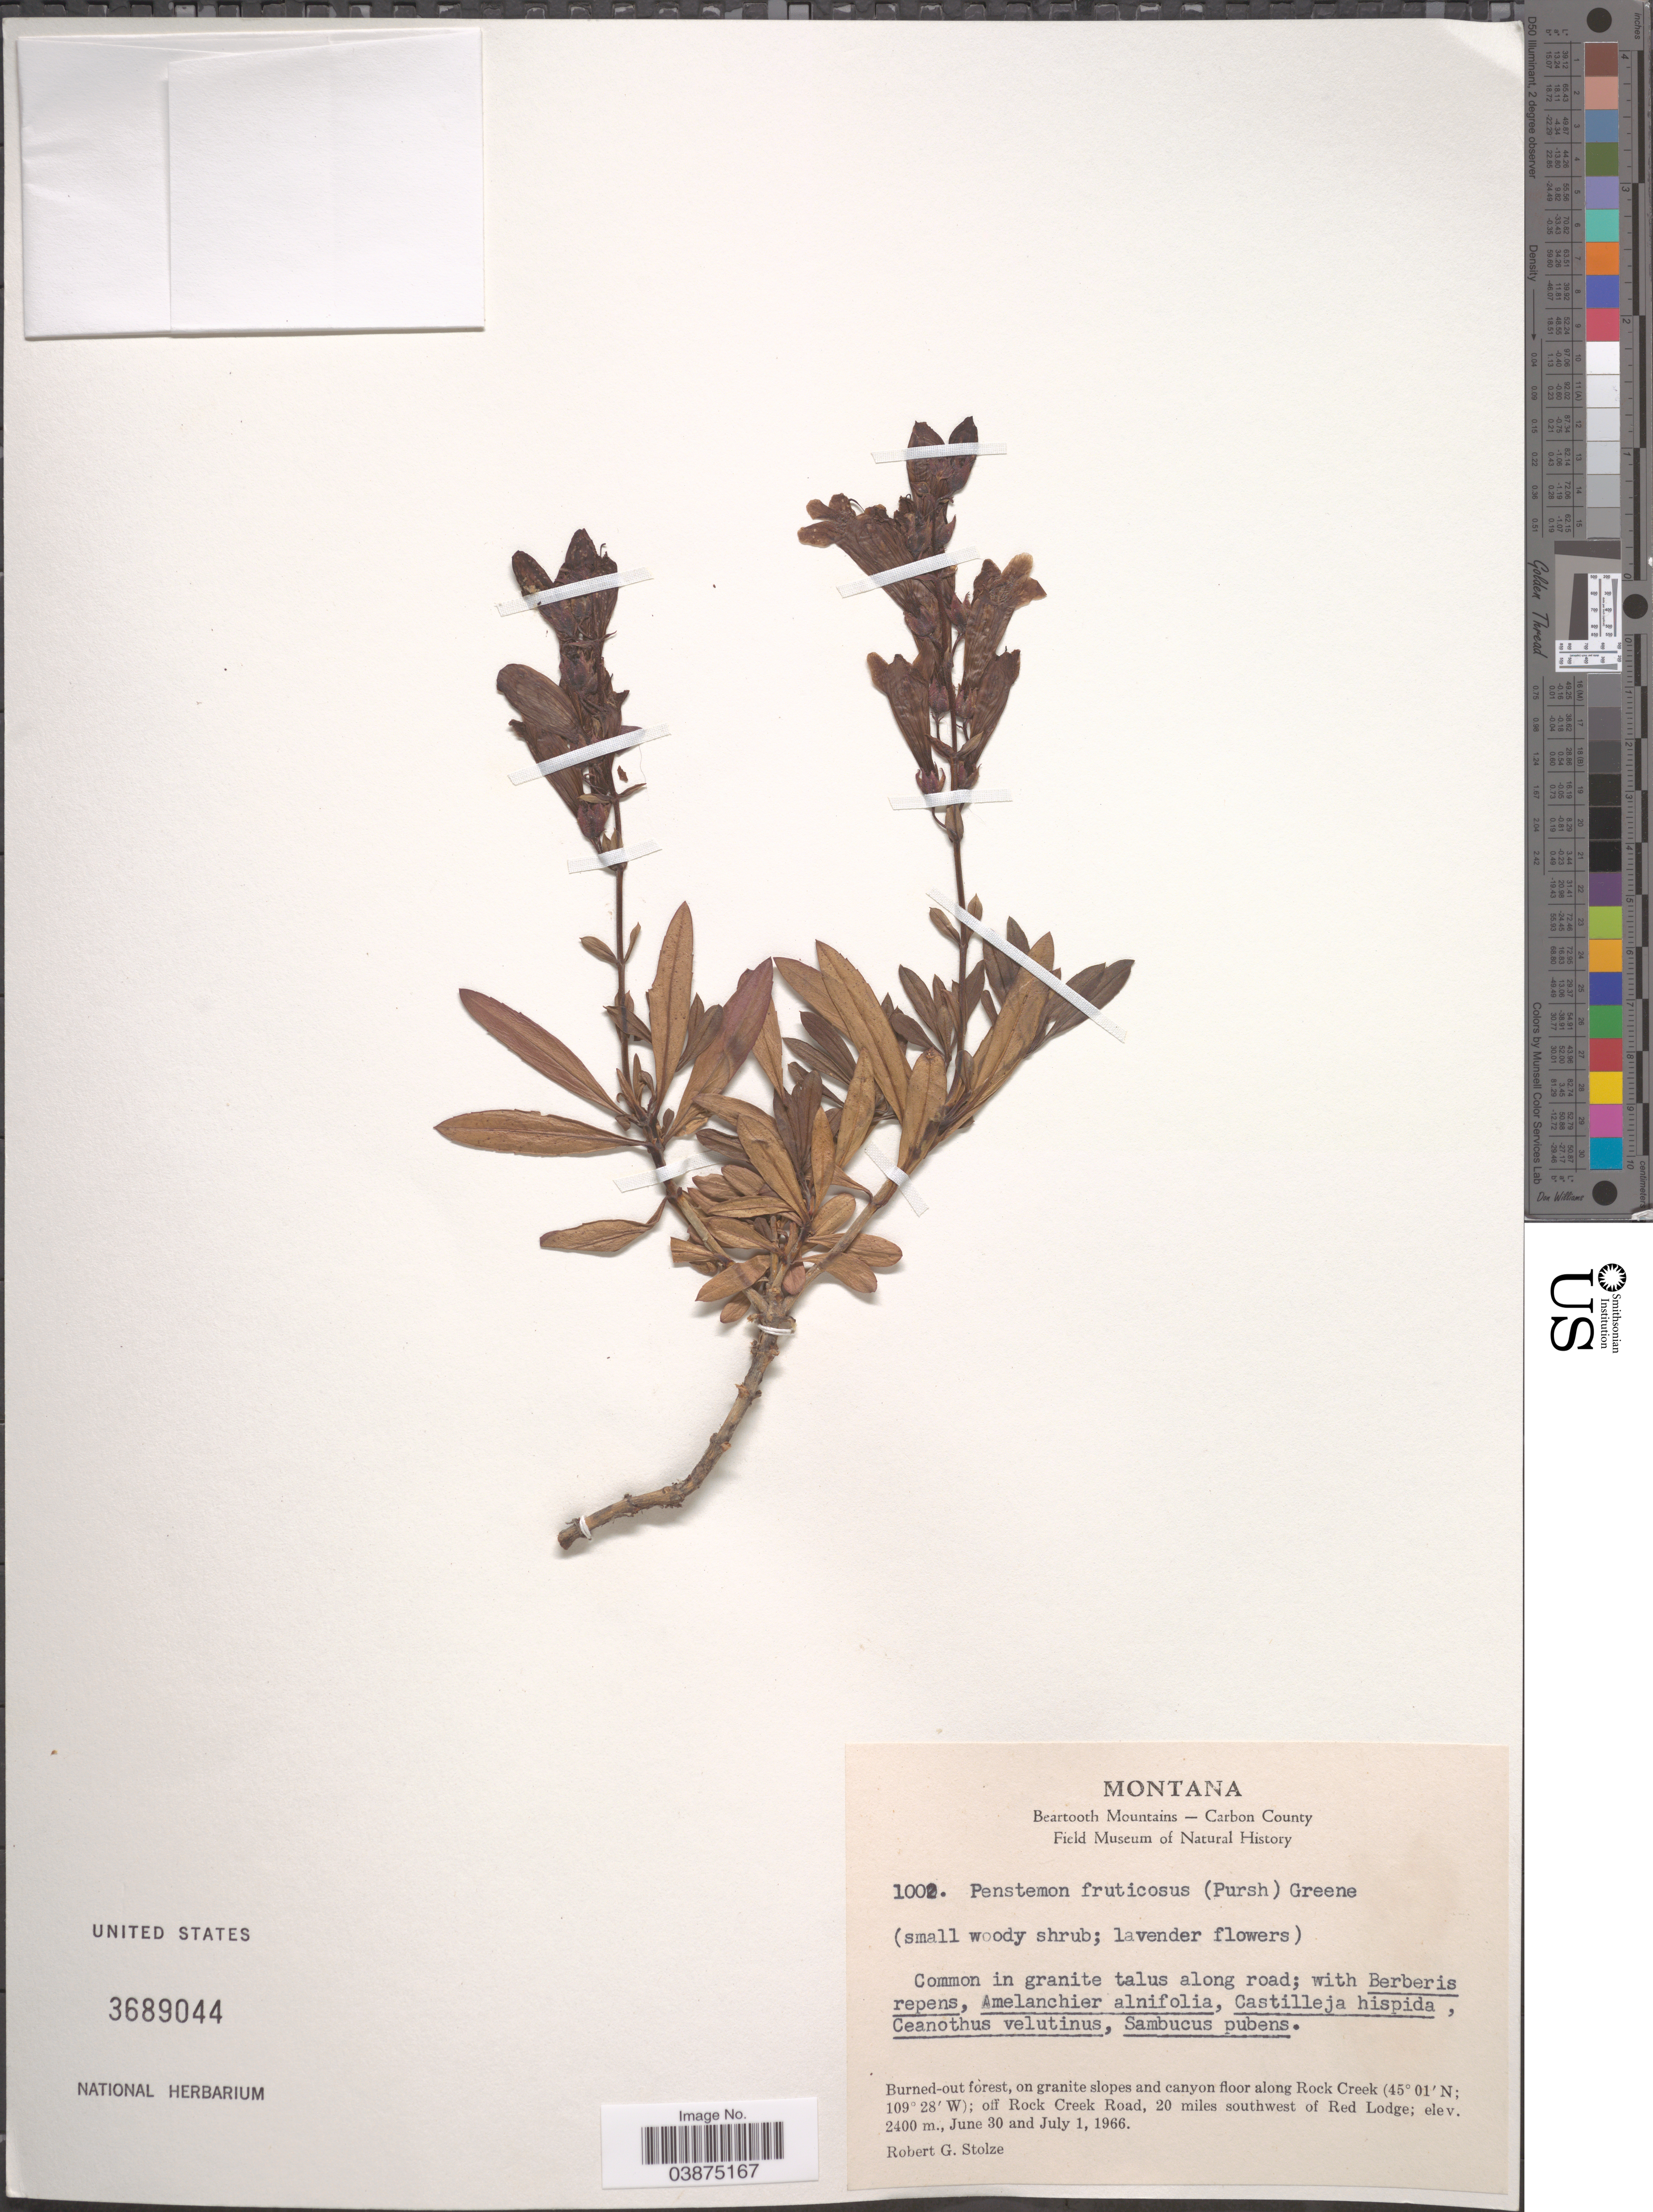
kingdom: Plantae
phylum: Tracheophyta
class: Magnoliopsida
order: Lamiales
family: Plantaginaceae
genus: Penstemon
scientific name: Penstemon fruticosus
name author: (Pursh) Greene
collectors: R. G. Stolze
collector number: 1002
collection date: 1966-06-30/1966-07-01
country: United States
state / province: Montana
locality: Beartooth Mountains - Carbon County. Along Rock Creek; off Rock Creek Road, 20 miles southwest of Red Lodge.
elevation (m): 2400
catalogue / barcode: US 3689044